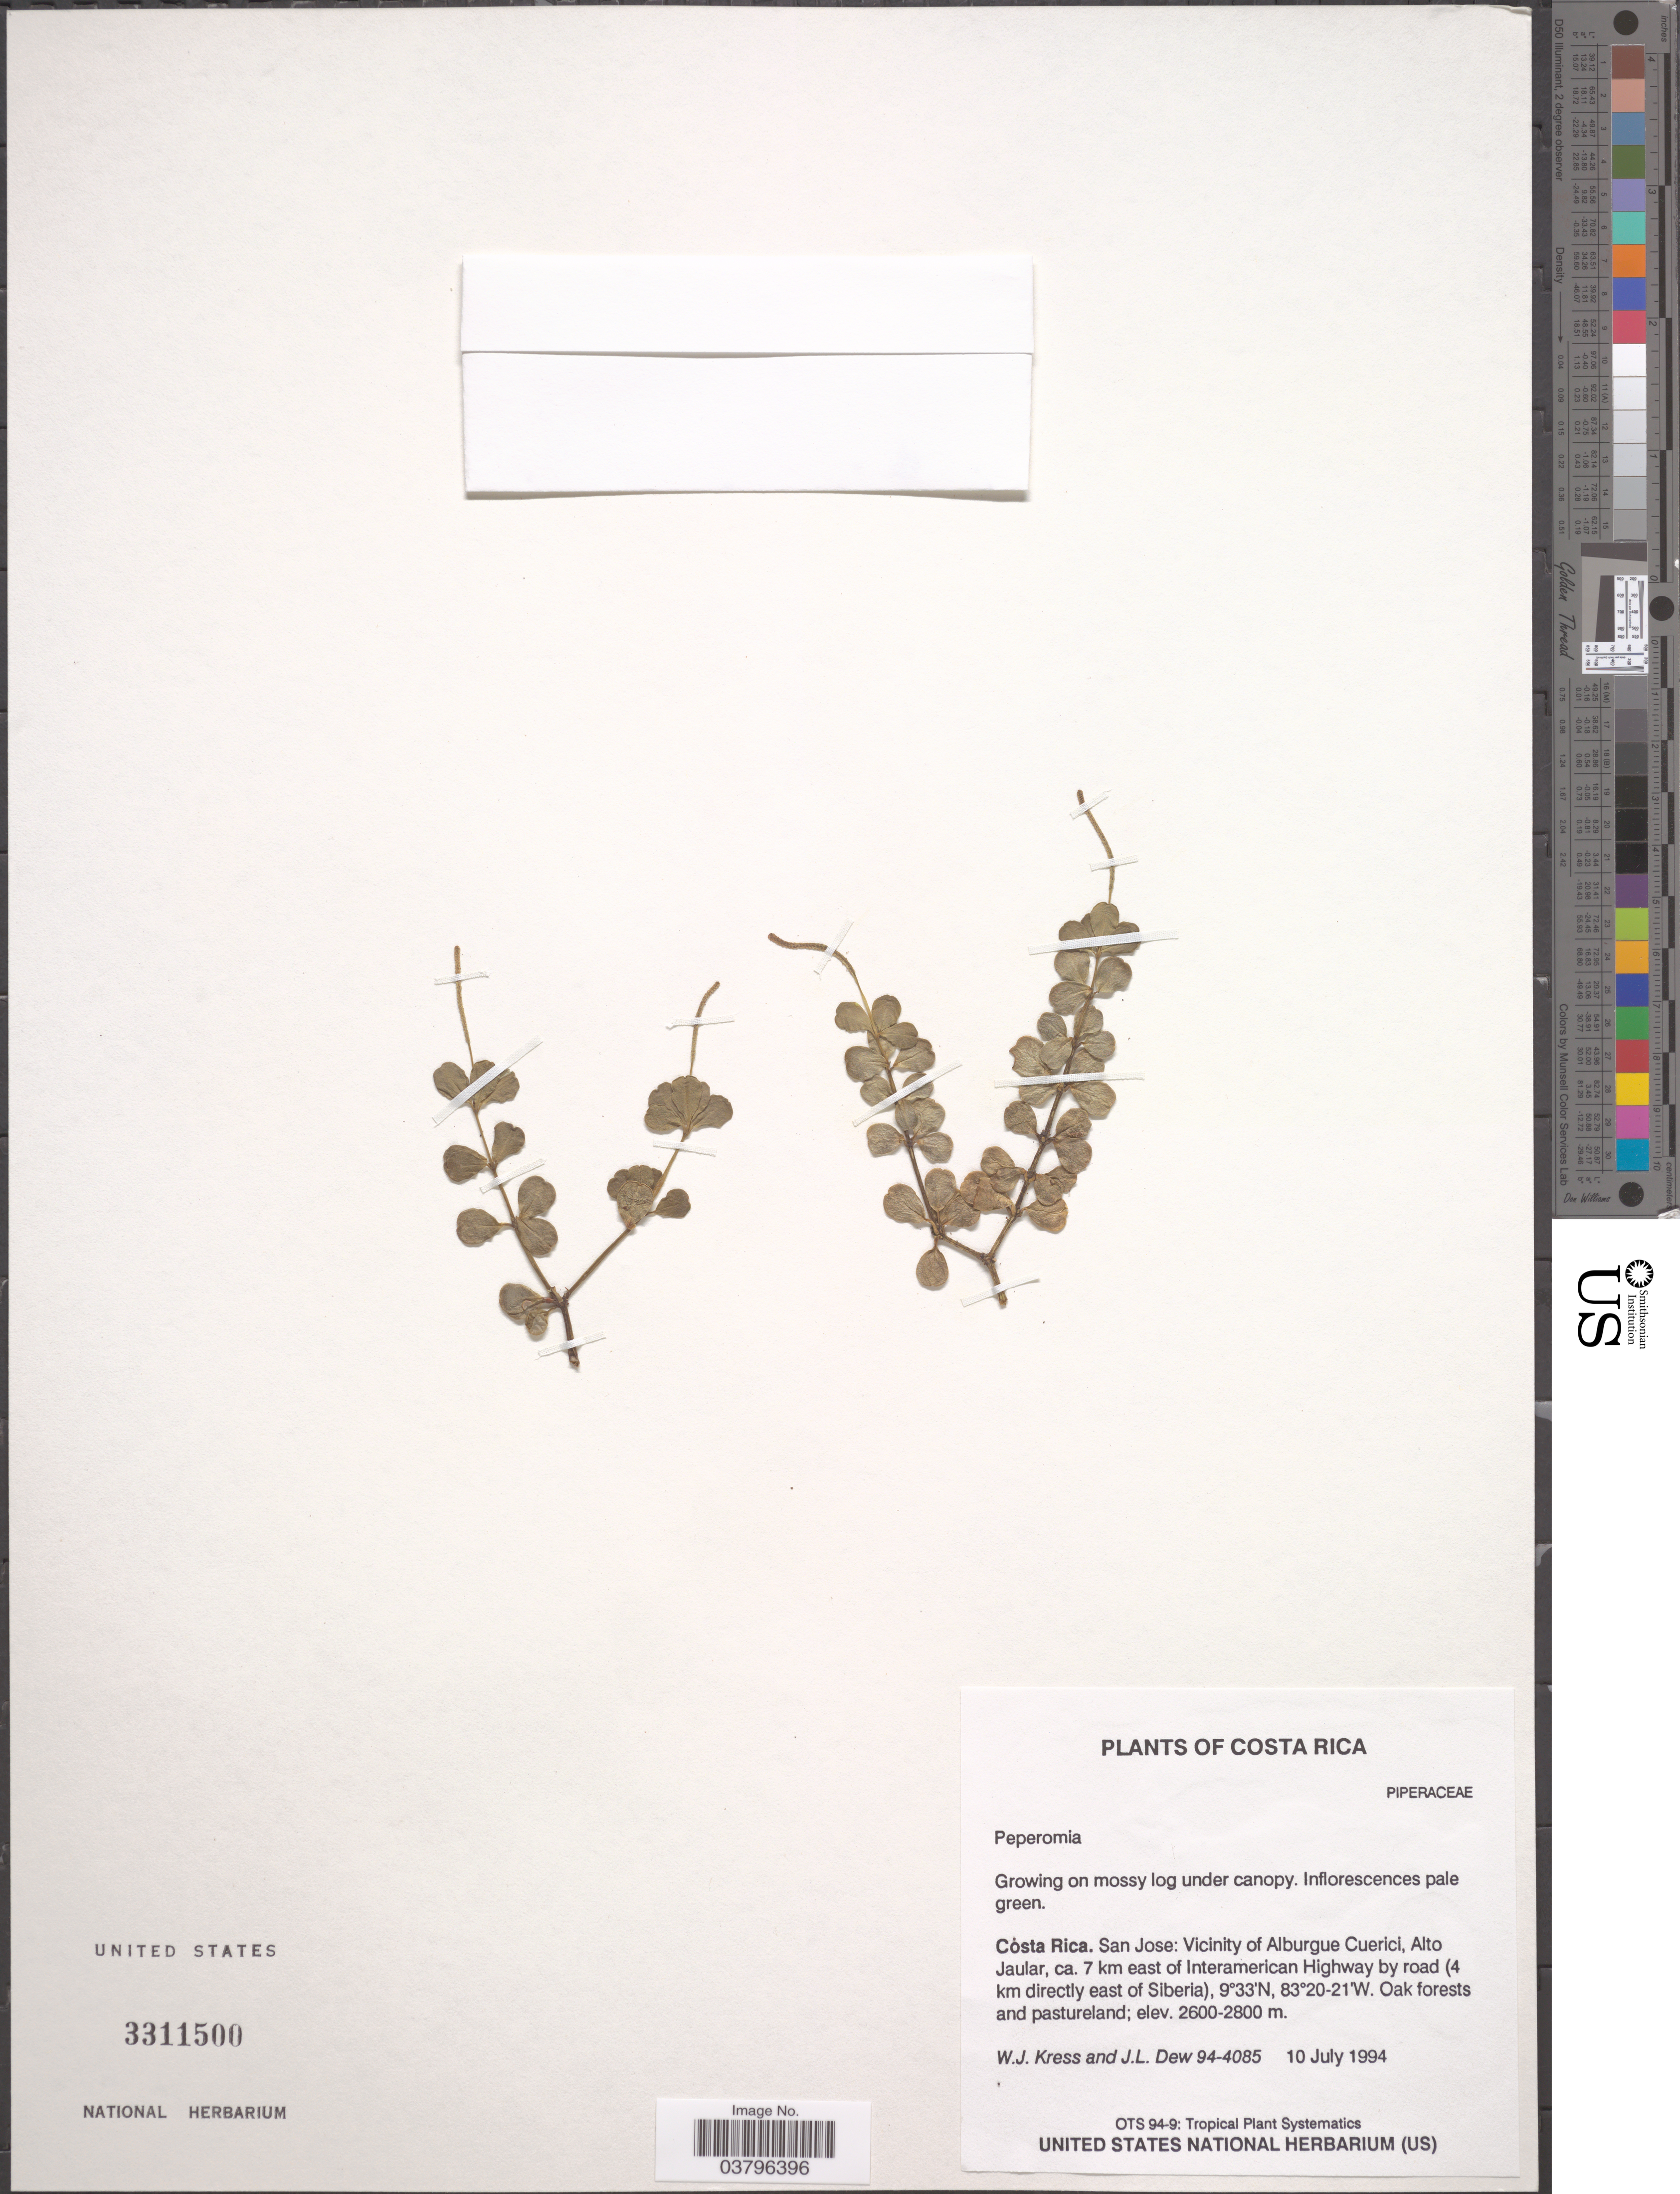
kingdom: Plantae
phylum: Tracheophyta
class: Magnoliopsida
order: Piperales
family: Piperaceae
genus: Peperomia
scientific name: Peperomia quadrifolia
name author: (L.) Kunth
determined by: Jiménez, José Estaban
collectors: W. J. Kress & J. L. Dew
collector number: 94-4085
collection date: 1994-07-10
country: Costa Rica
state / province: San José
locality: Vicinity of Alburgue Cuerici, Alto Jaular, ca. 7 km east of Interamerican Highway by road (4 km directly east of Siberia).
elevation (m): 2600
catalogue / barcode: US 3311500